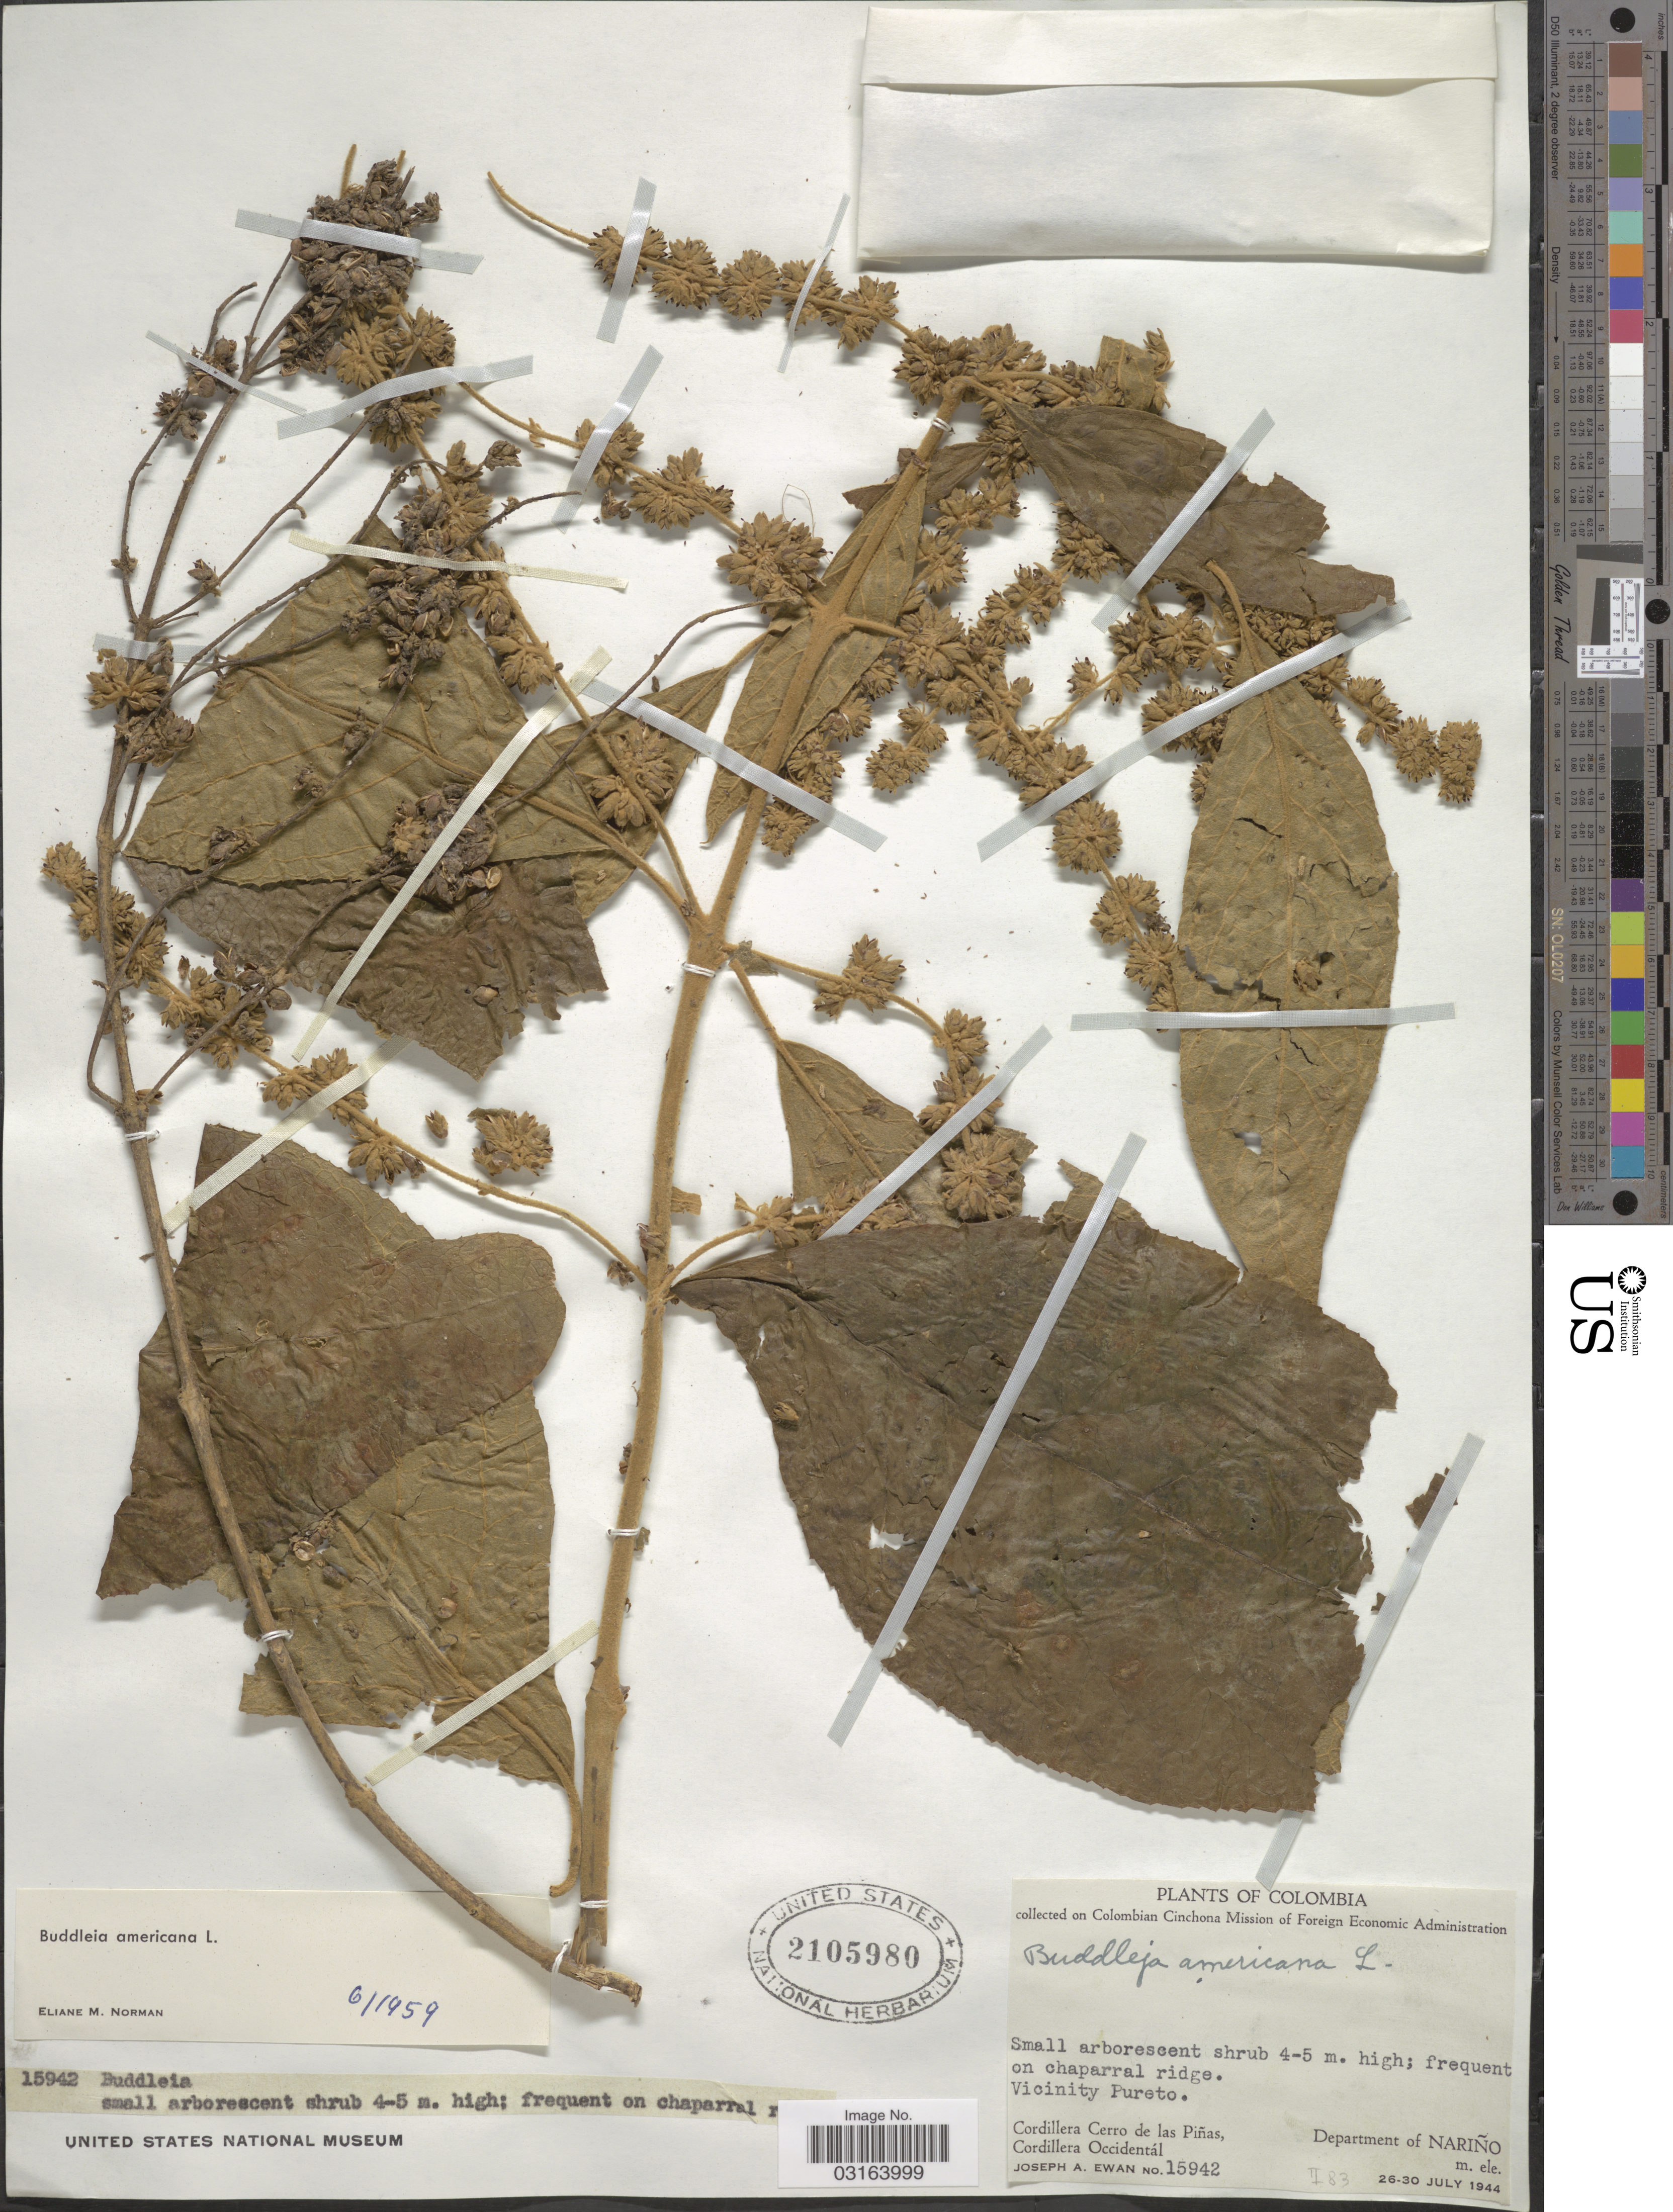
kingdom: Plantae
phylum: Tracheophyta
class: Magnoliopsida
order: Lamiales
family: Scrophulariaceae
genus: Buddleja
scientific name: Buddleja americana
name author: L.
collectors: J. A. Ewan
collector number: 15942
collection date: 1944-07-26/1944-07-30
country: Colombia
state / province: Nariño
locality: Vicinity Puerto. Cordillera Cerro de las Piñas, Cordillera Occidentál. Department of Nariño.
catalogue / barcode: US 2105980